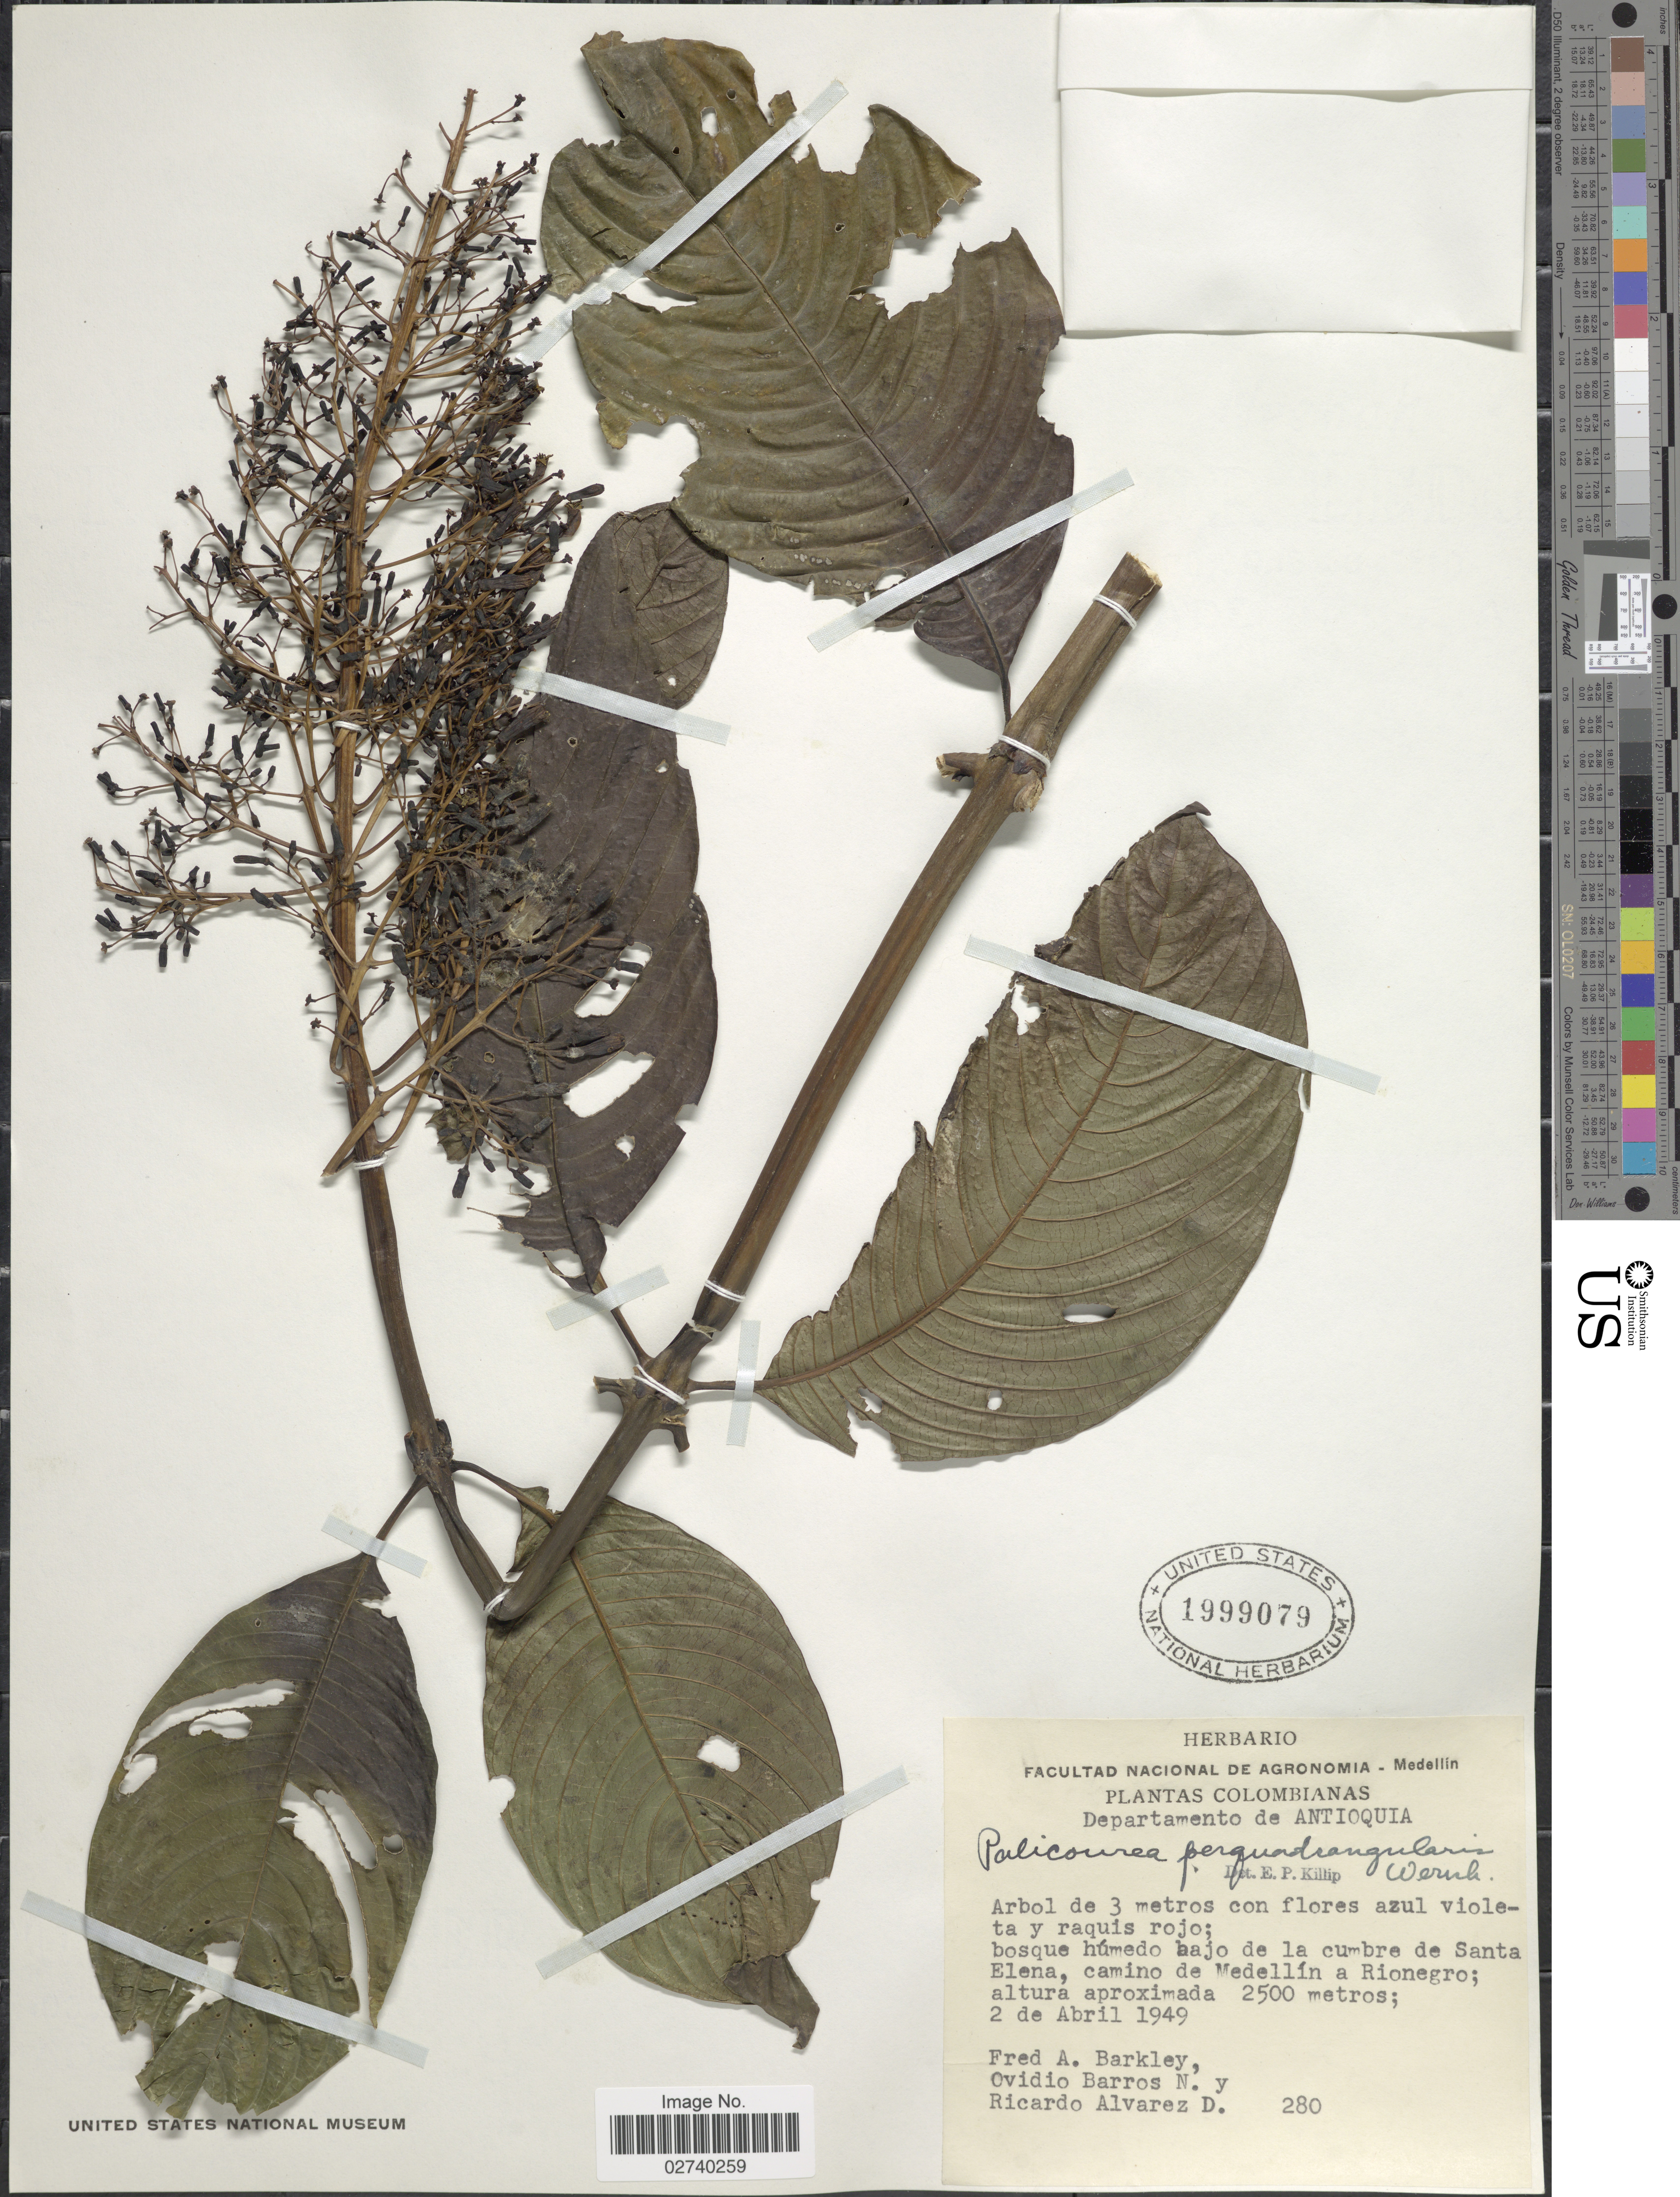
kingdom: Plantae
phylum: Tracheophyta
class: Magnoliopsida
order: Gentianales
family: Rubiaceae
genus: Palicourea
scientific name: Palicourea perquadrangularis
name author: Wernham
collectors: F. A. Barkley, O. Barros N. & R. Alvarez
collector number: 280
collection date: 1949-04-02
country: Colombia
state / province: Antioquia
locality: Bosque humedo bajo de la cumbre de Santa Elena, camino entre Medellin y Rionegro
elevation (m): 2500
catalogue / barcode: US 1999079